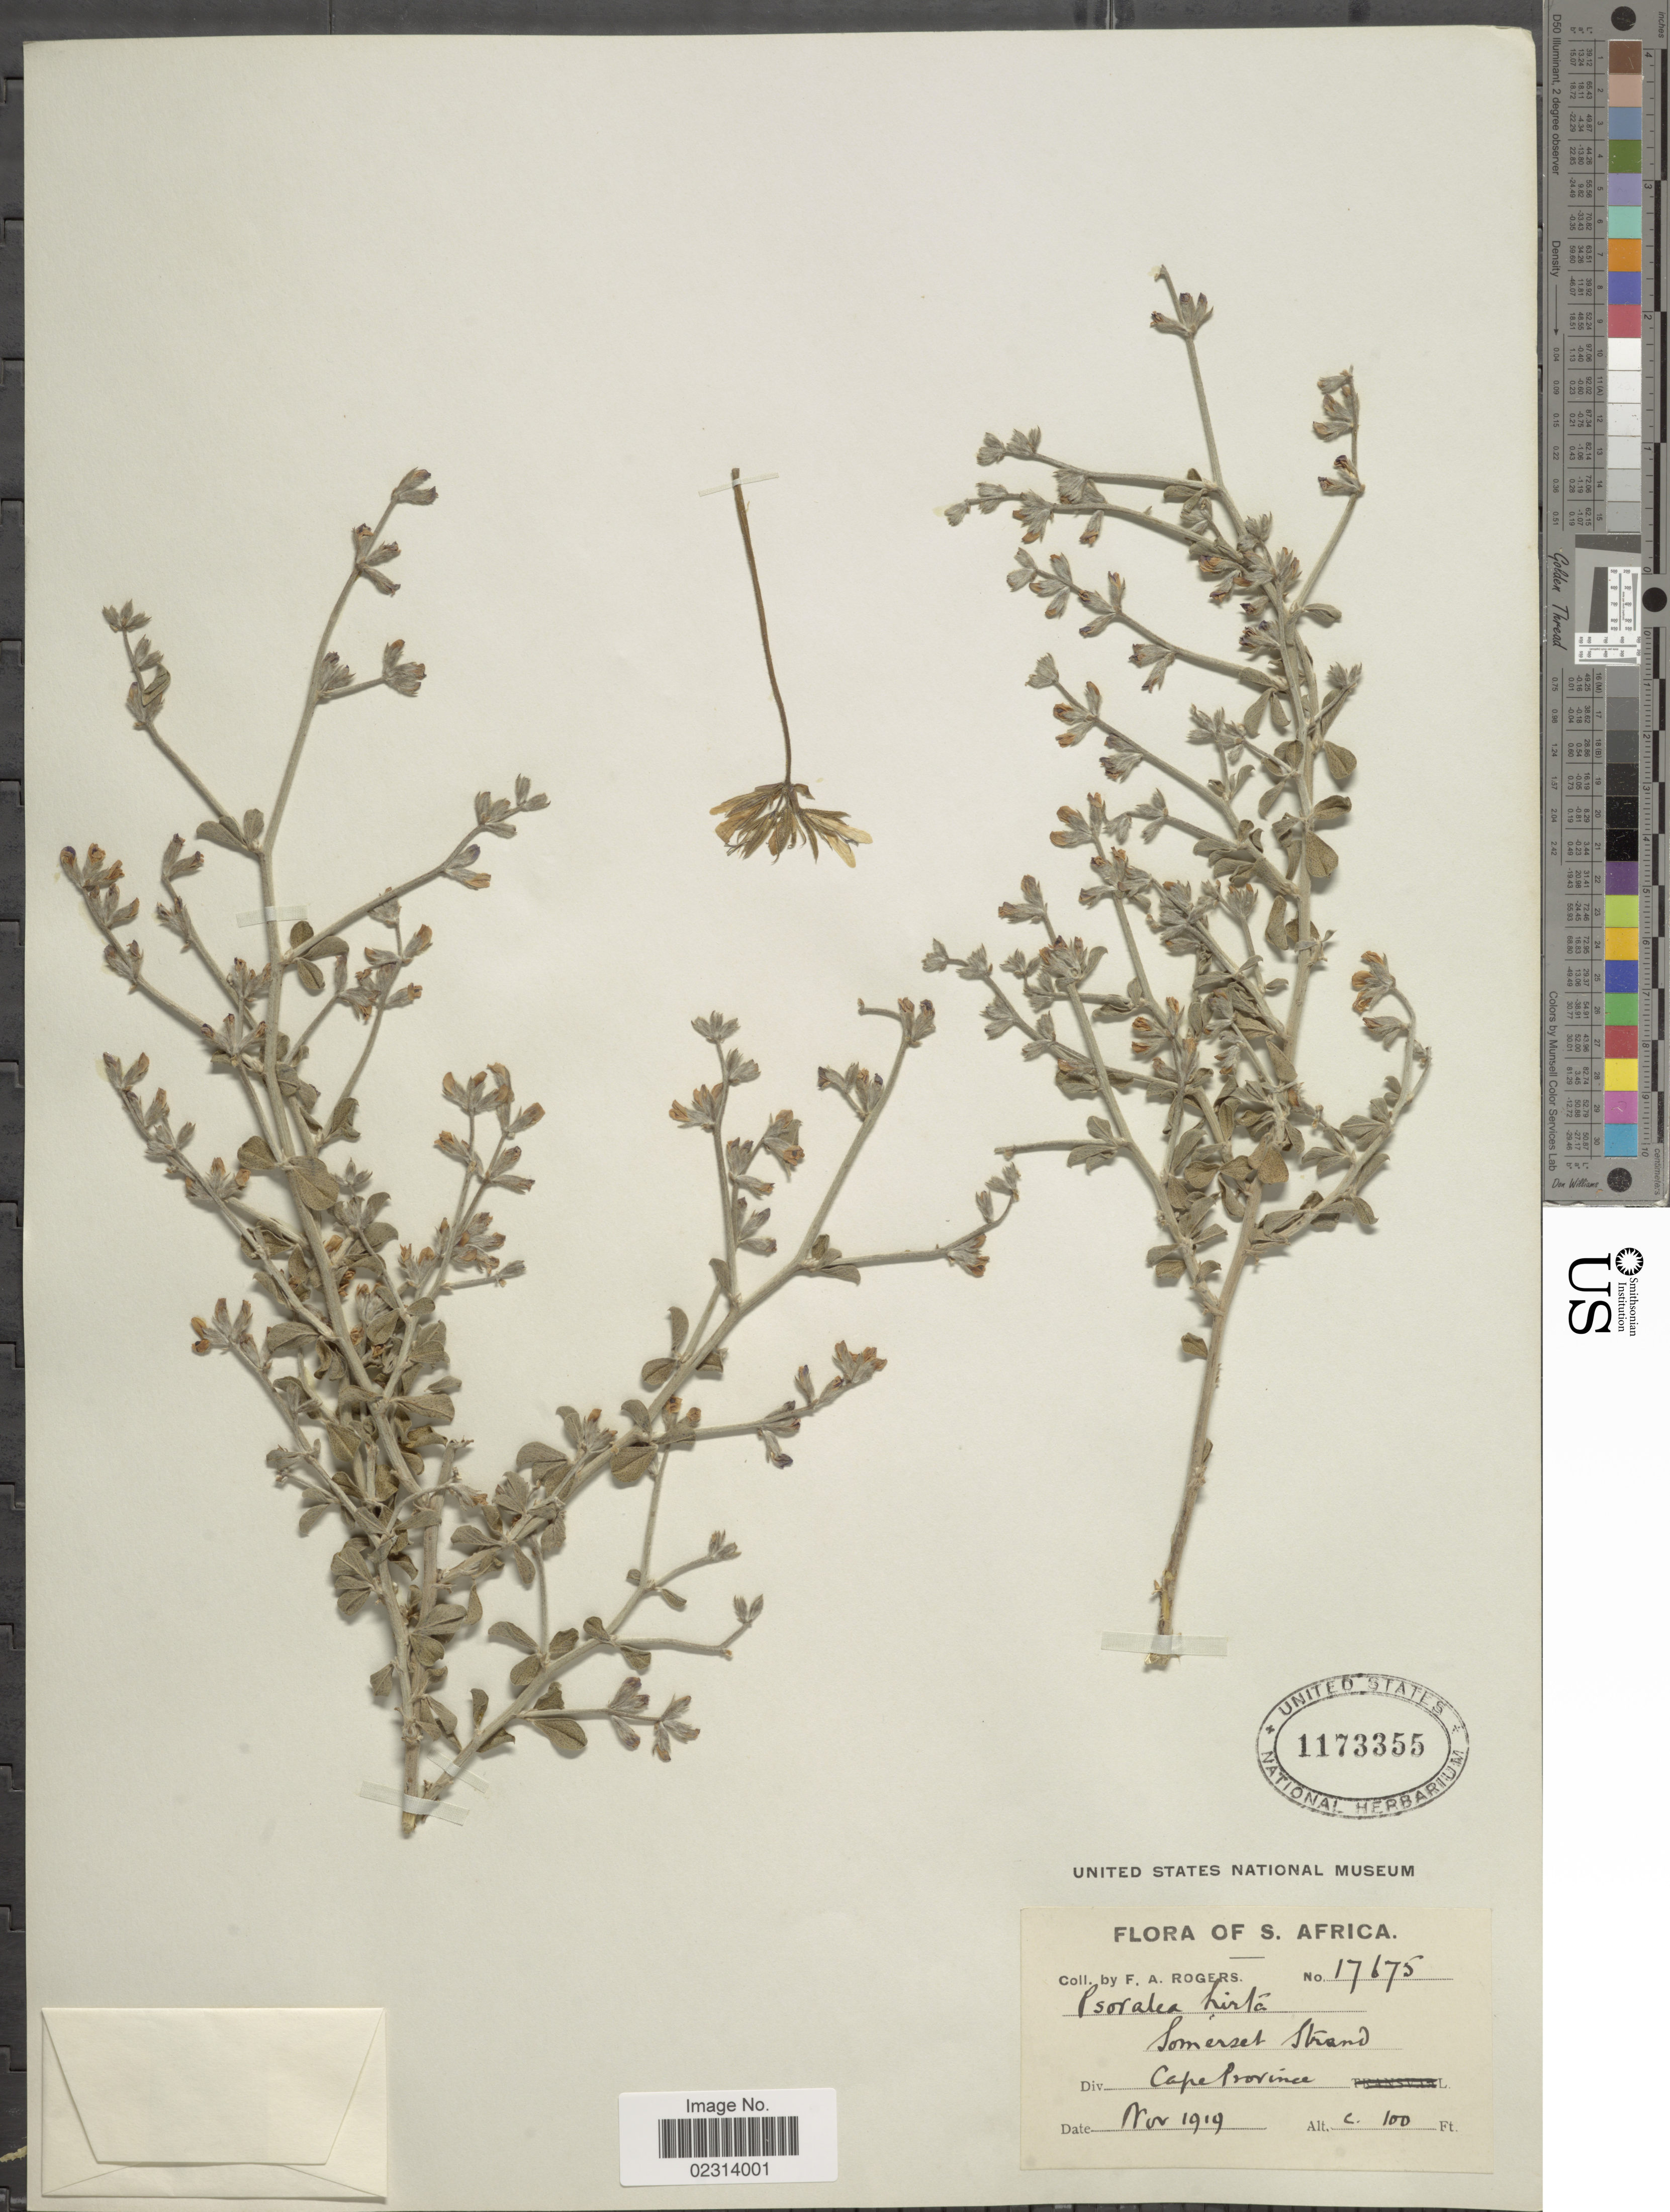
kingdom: Plantae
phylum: Tracheophyta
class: Magnoliopsida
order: Fabales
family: Fabaceae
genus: Otholobium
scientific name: Otholobium hirtum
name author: C.H. Stirt.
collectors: F. A. Rogers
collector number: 17675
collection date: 1919-11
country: South Africa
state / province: Western Cape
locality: Somerset Strand, Cape Province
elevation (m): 30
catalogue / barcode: US 1173355